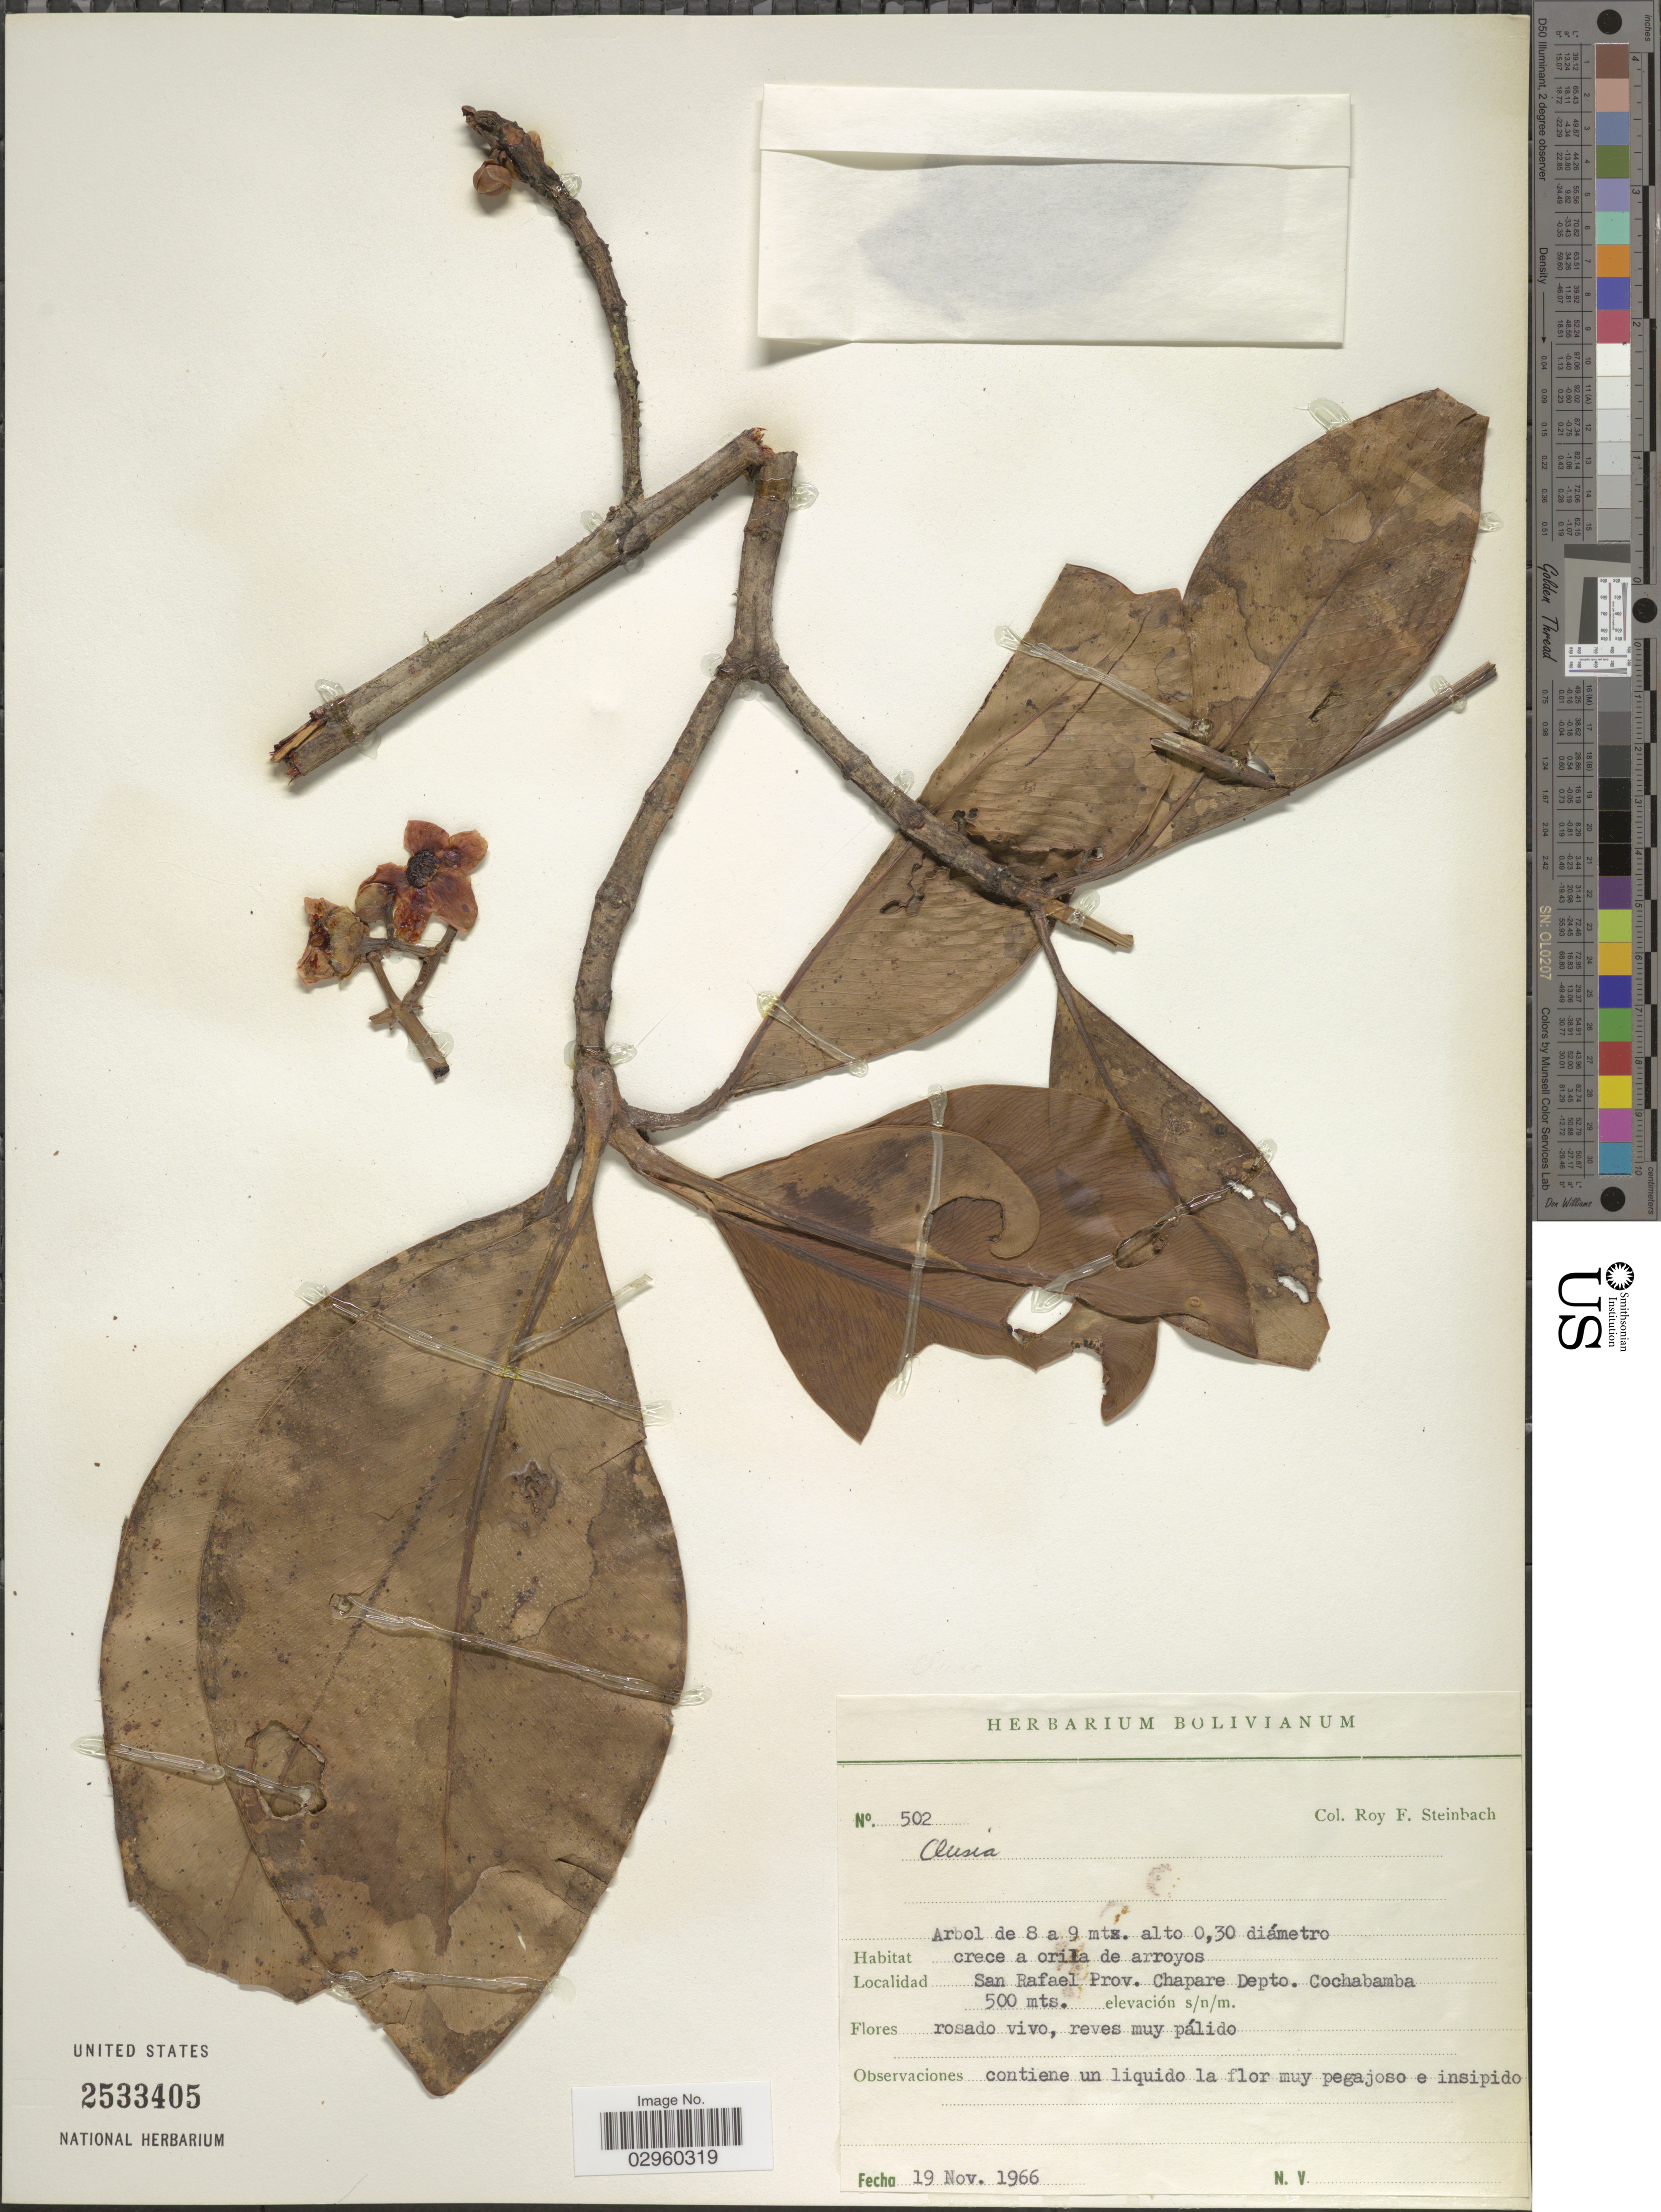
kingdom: Plantae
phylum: Tracheophyta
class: Magnoliopsida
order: Malpighiales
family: Clusiaceae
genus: Clusia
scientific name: Clusia sp.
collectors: R. F. Steinbach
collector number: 502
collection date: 1966-11-19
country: Bolivia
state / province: Cochabamba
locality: San Rafael Prov. Chapare Depto. Cochabamba.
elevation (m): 500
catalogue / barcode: US 2533405